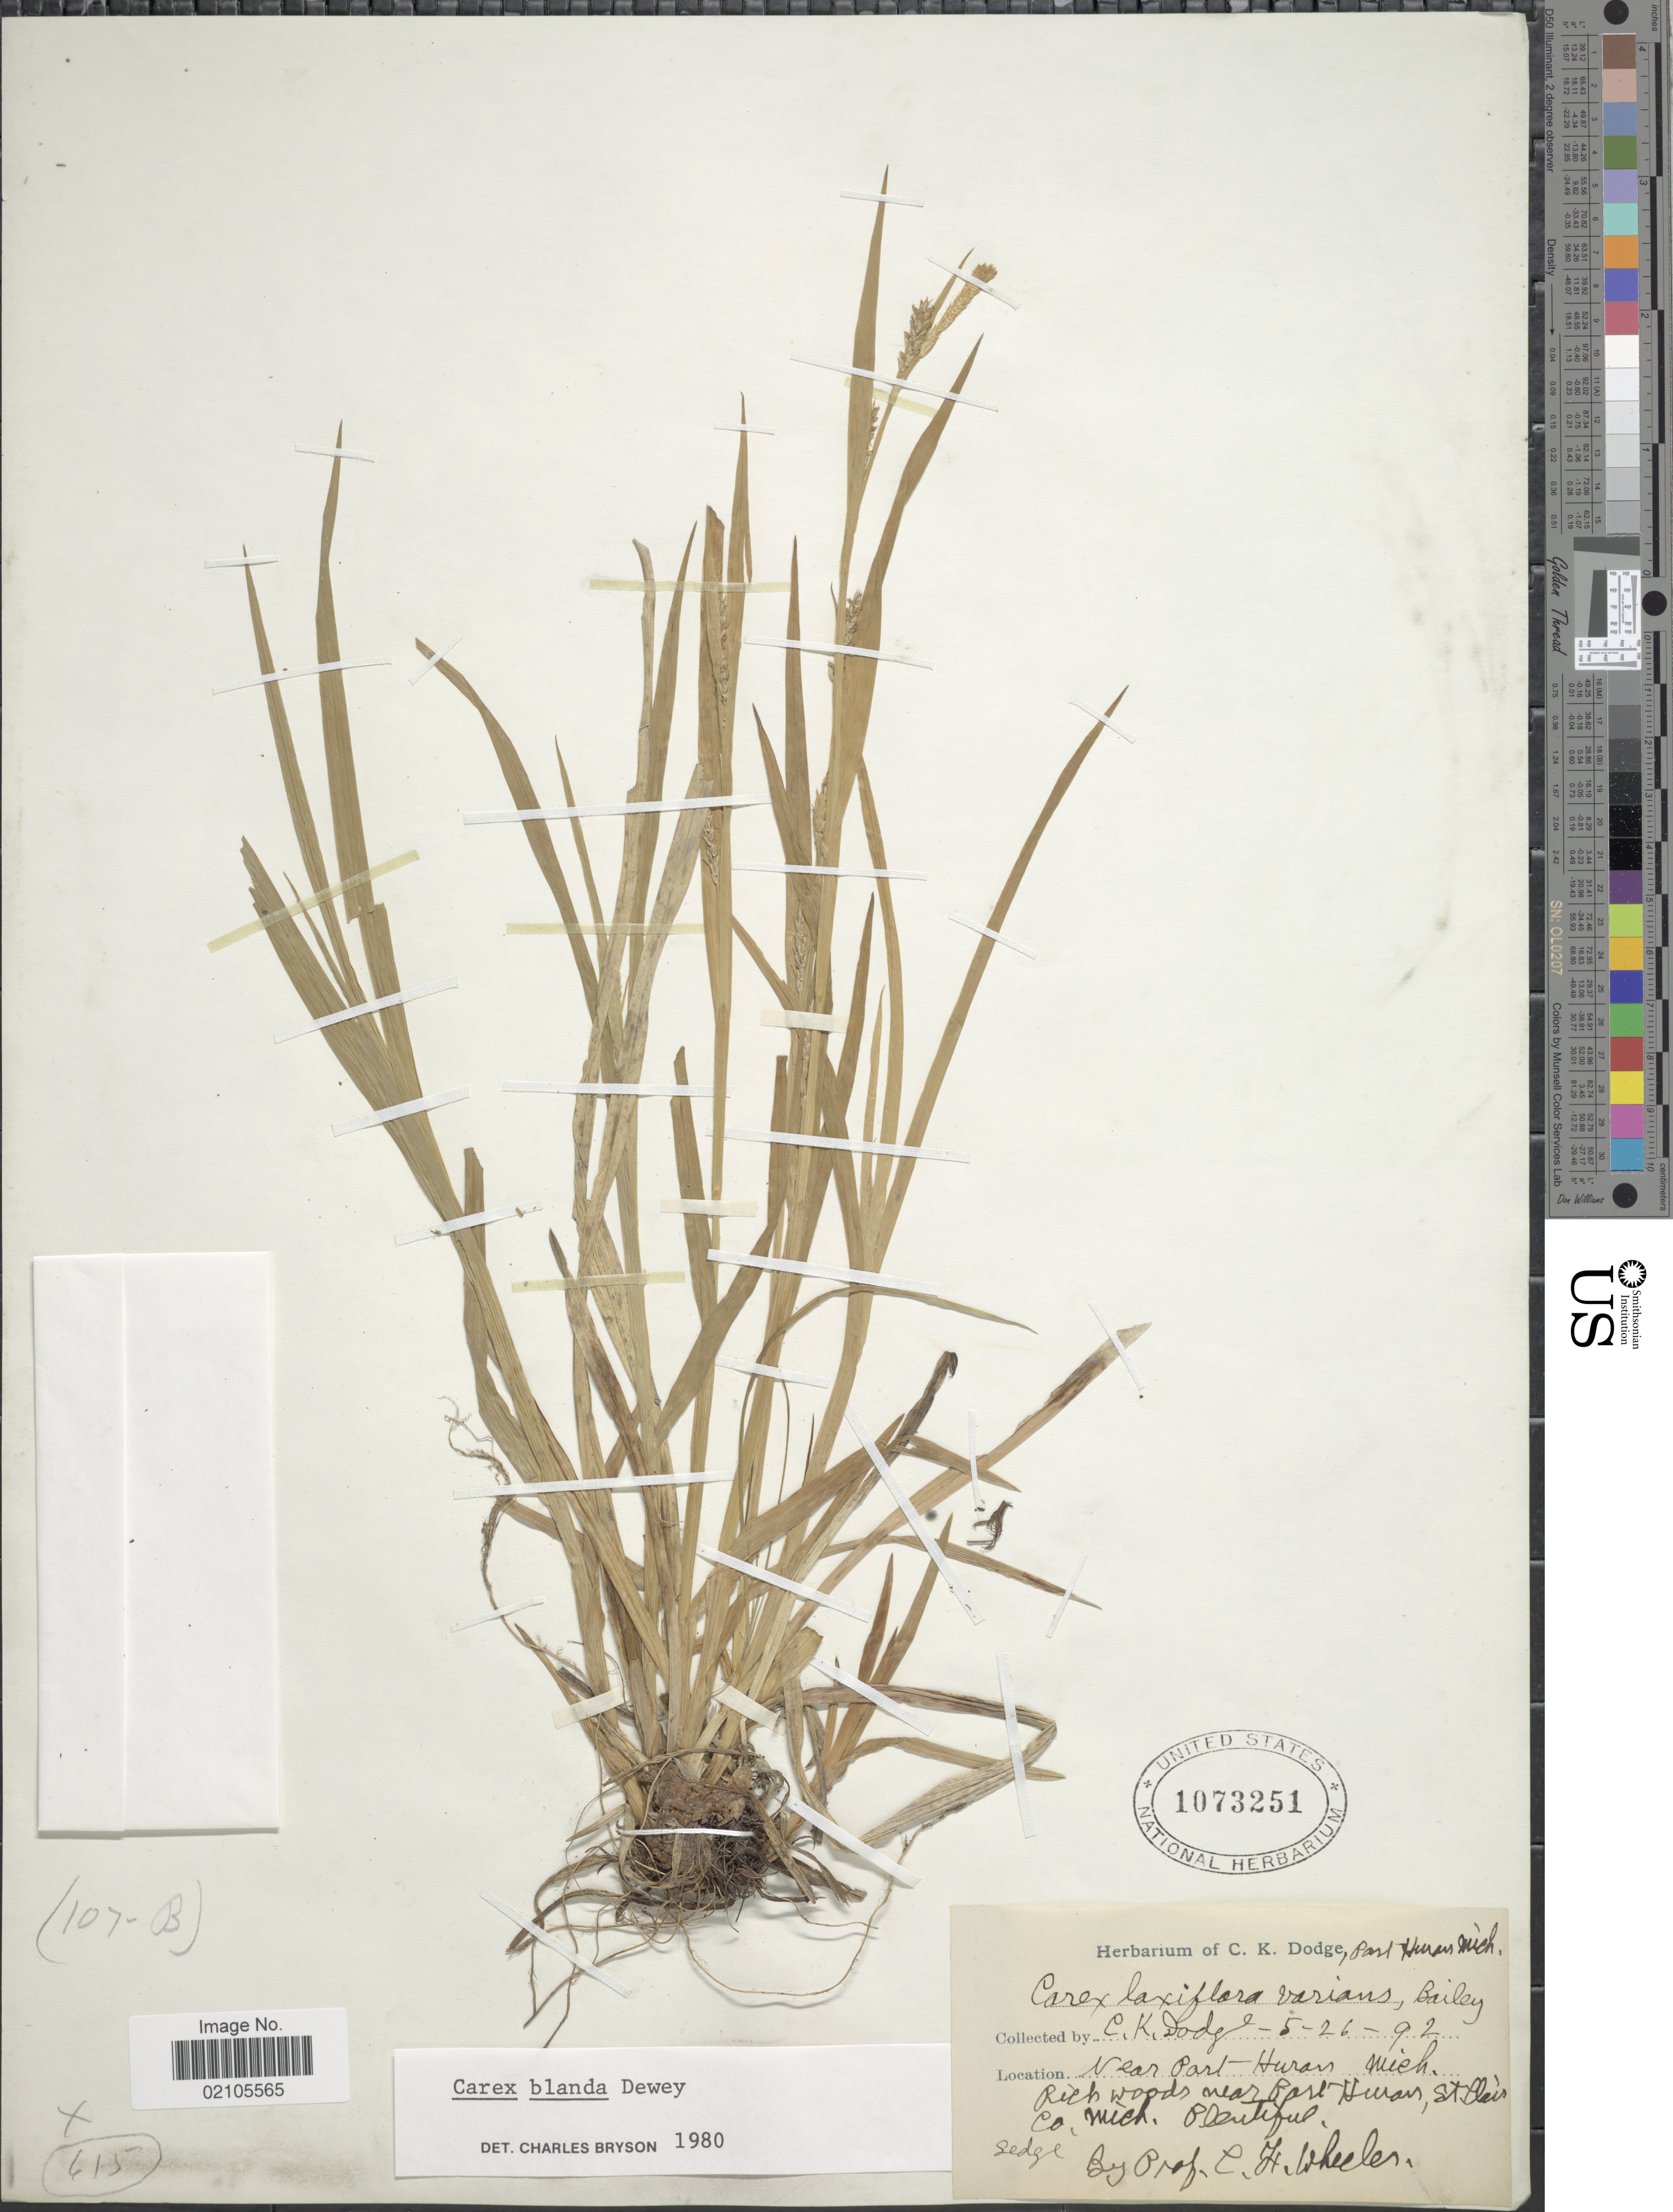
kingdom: Plantae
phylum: Tracheophyta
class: Liliopsida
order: Poales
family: Cyperaceae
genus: Carex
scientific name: Carex blanda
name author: Dewey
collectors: C. Dodge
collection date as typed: Transcribed d/m/y: 26/5/92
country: United States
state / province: Michigan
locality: Port Huron, Mich. Near Port Huron, Mich.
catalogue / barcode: US 1073251